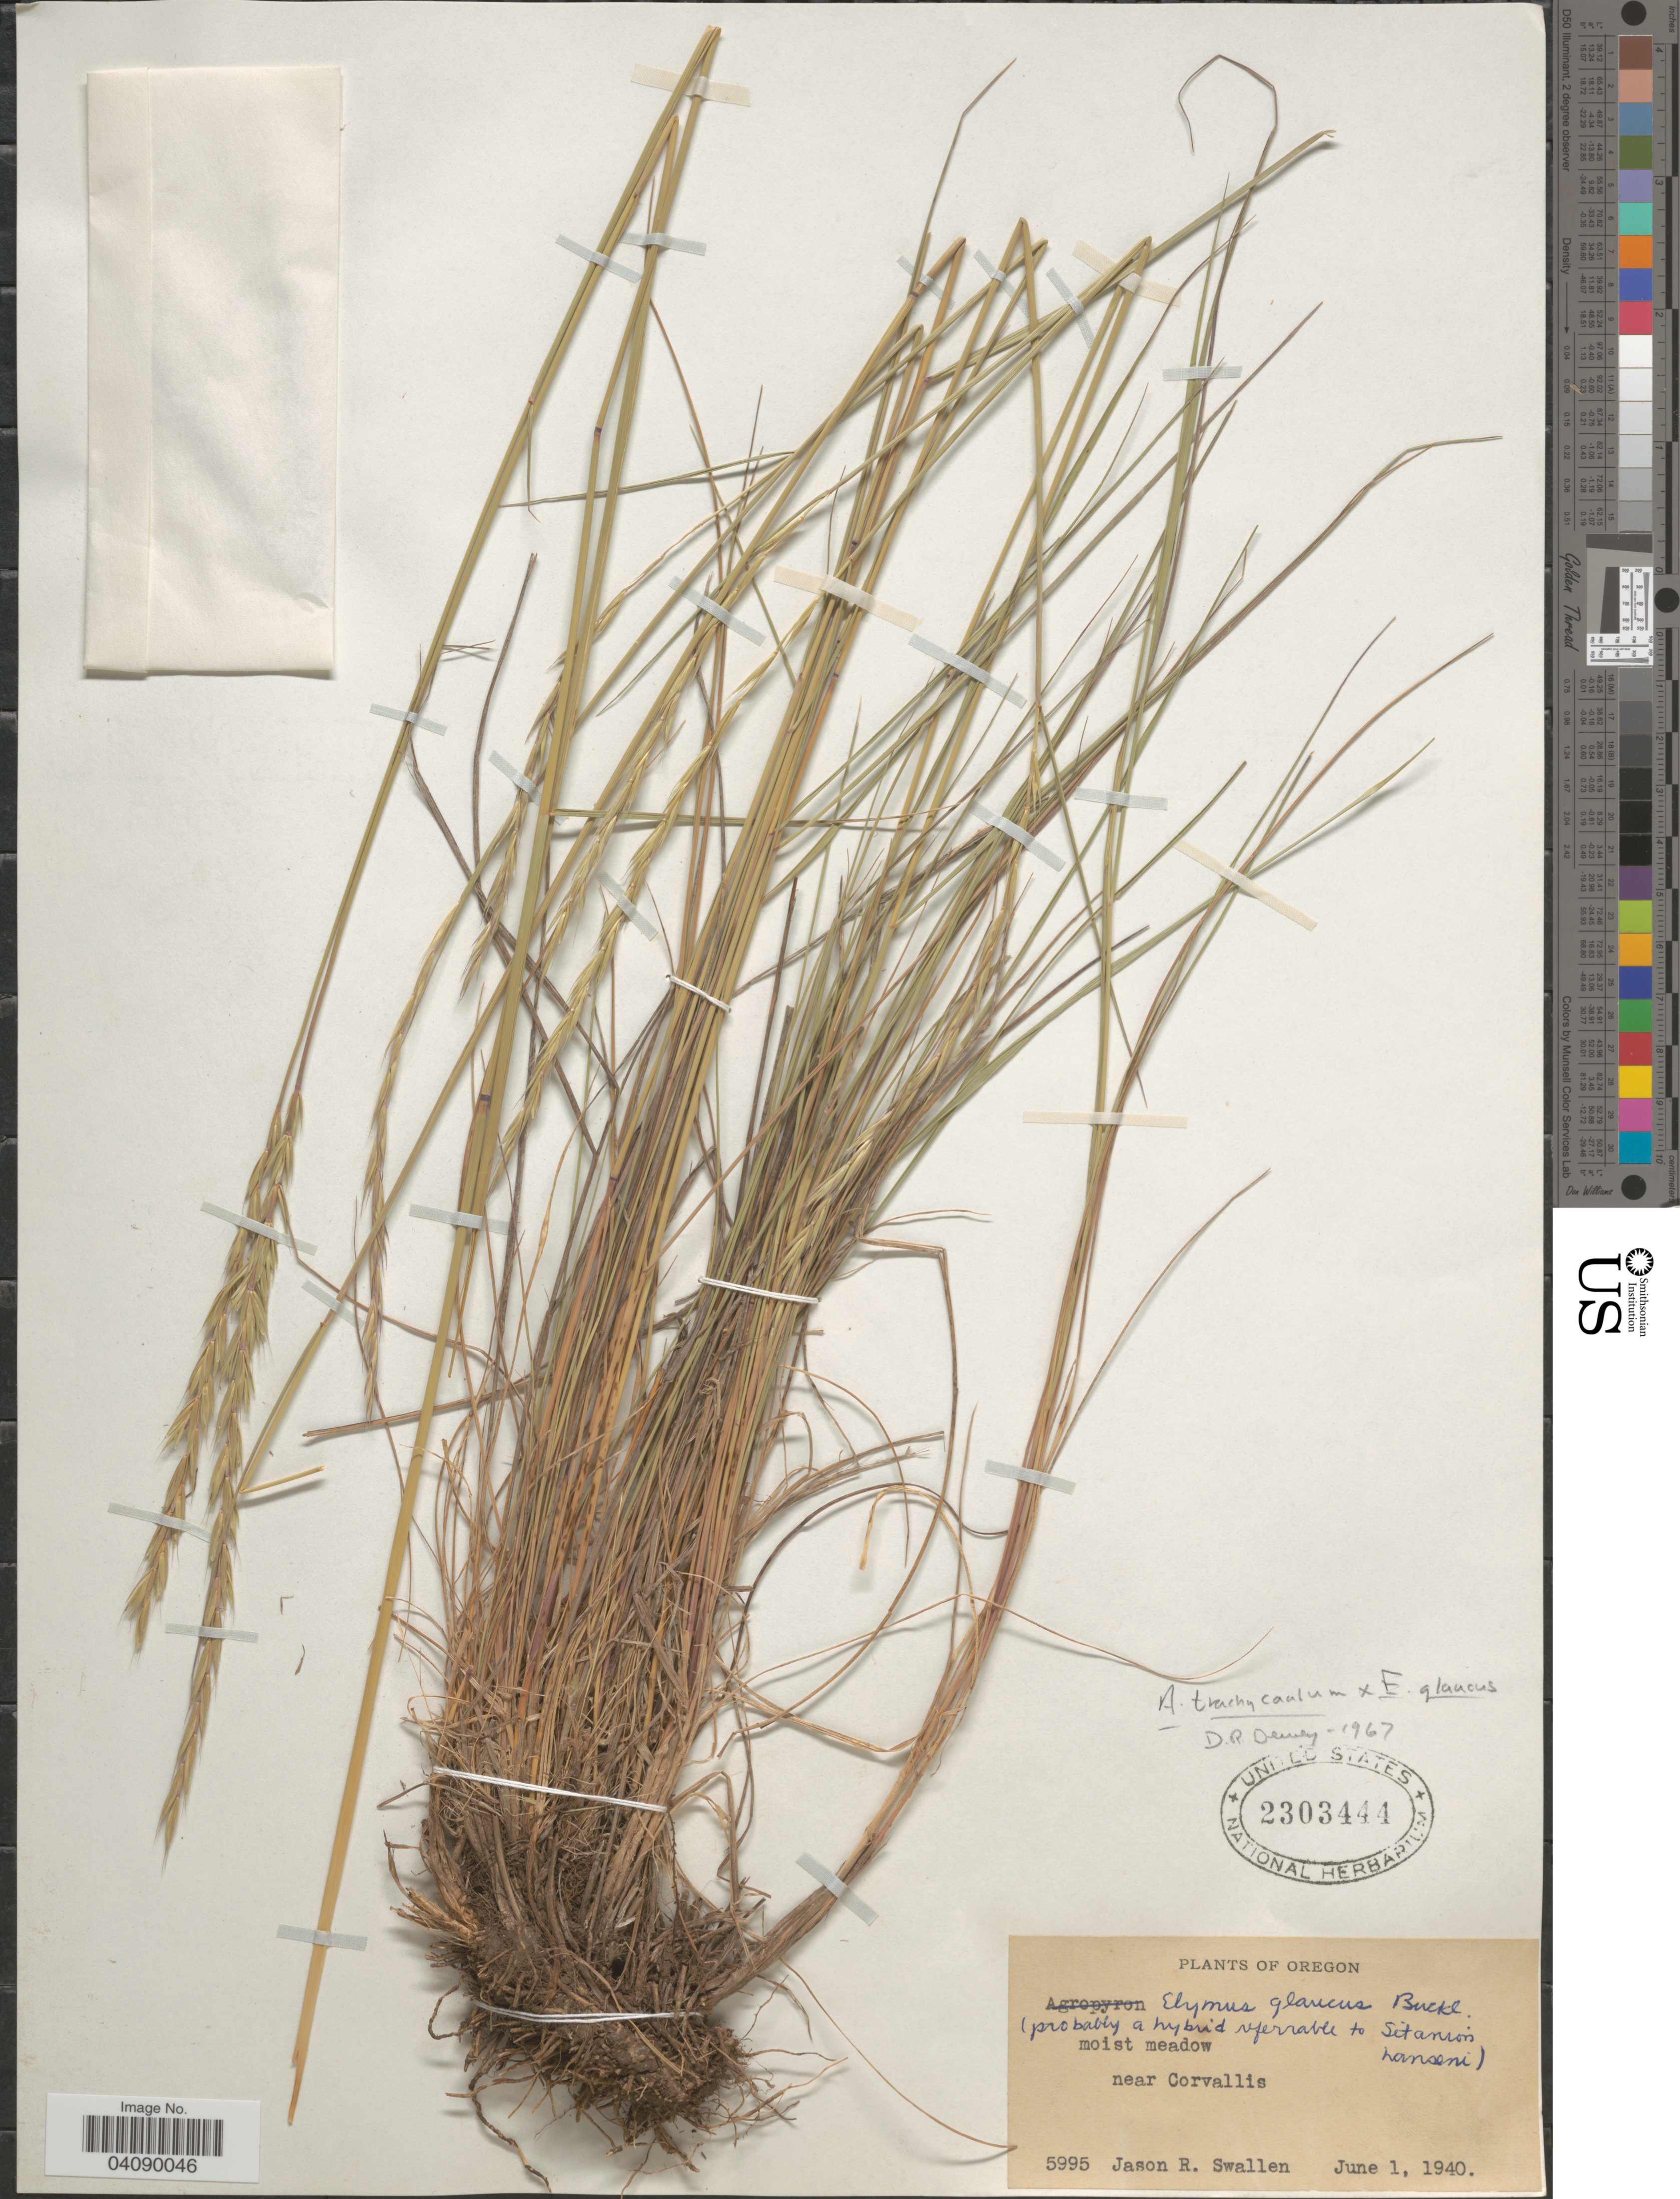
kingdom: Plantae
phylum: Tracheophyta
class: Liliopsida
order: Poales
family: Poaceae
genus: Agroelymus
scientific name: x Agroelymus sp.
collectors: J. R. Swallen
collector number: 5995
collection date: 1940-06-01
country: United States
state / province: Oregon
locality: Near Corvallis.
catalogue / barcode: US 2303444